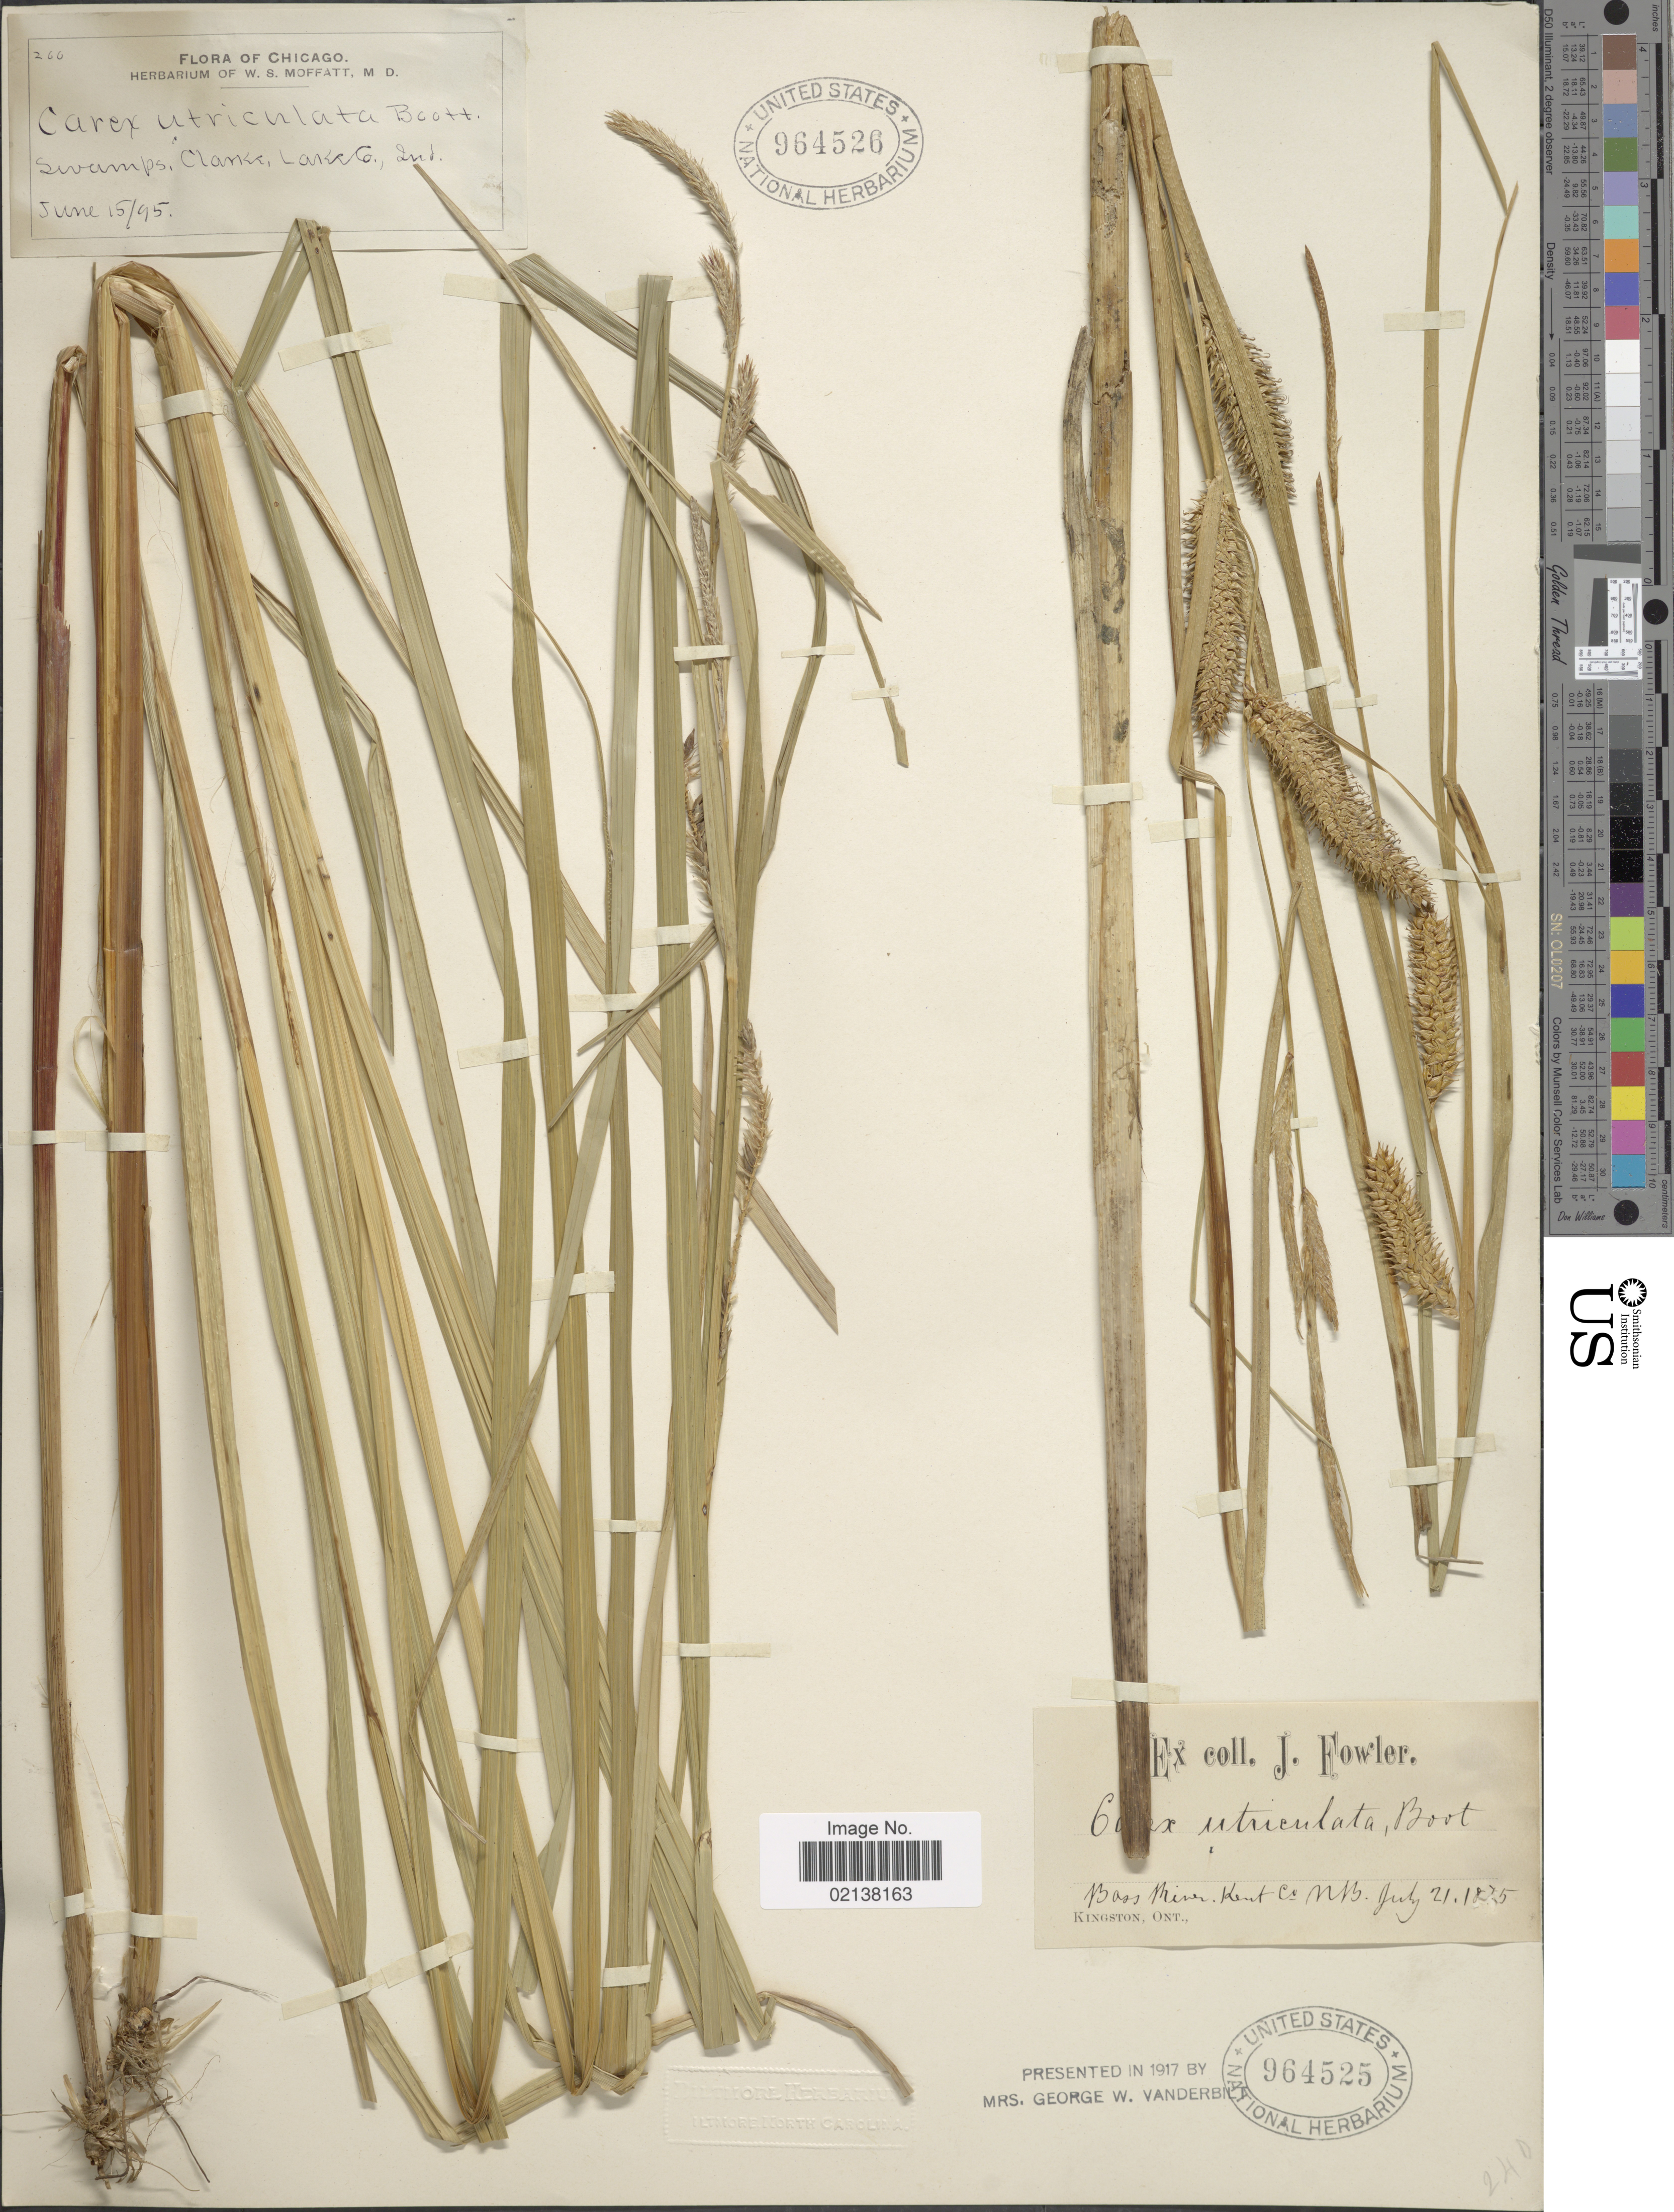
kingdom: Plantae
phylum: Tracheophyta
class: Liliopsida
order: Poales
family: Cyperaceae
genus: Carex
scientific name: Carex utriculata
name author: Boott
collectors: J. P. Fowler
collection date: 1875-07-21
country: Canada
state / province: New Brunswick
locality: Bass River. Kent Co NB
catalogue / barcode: US 964525-2